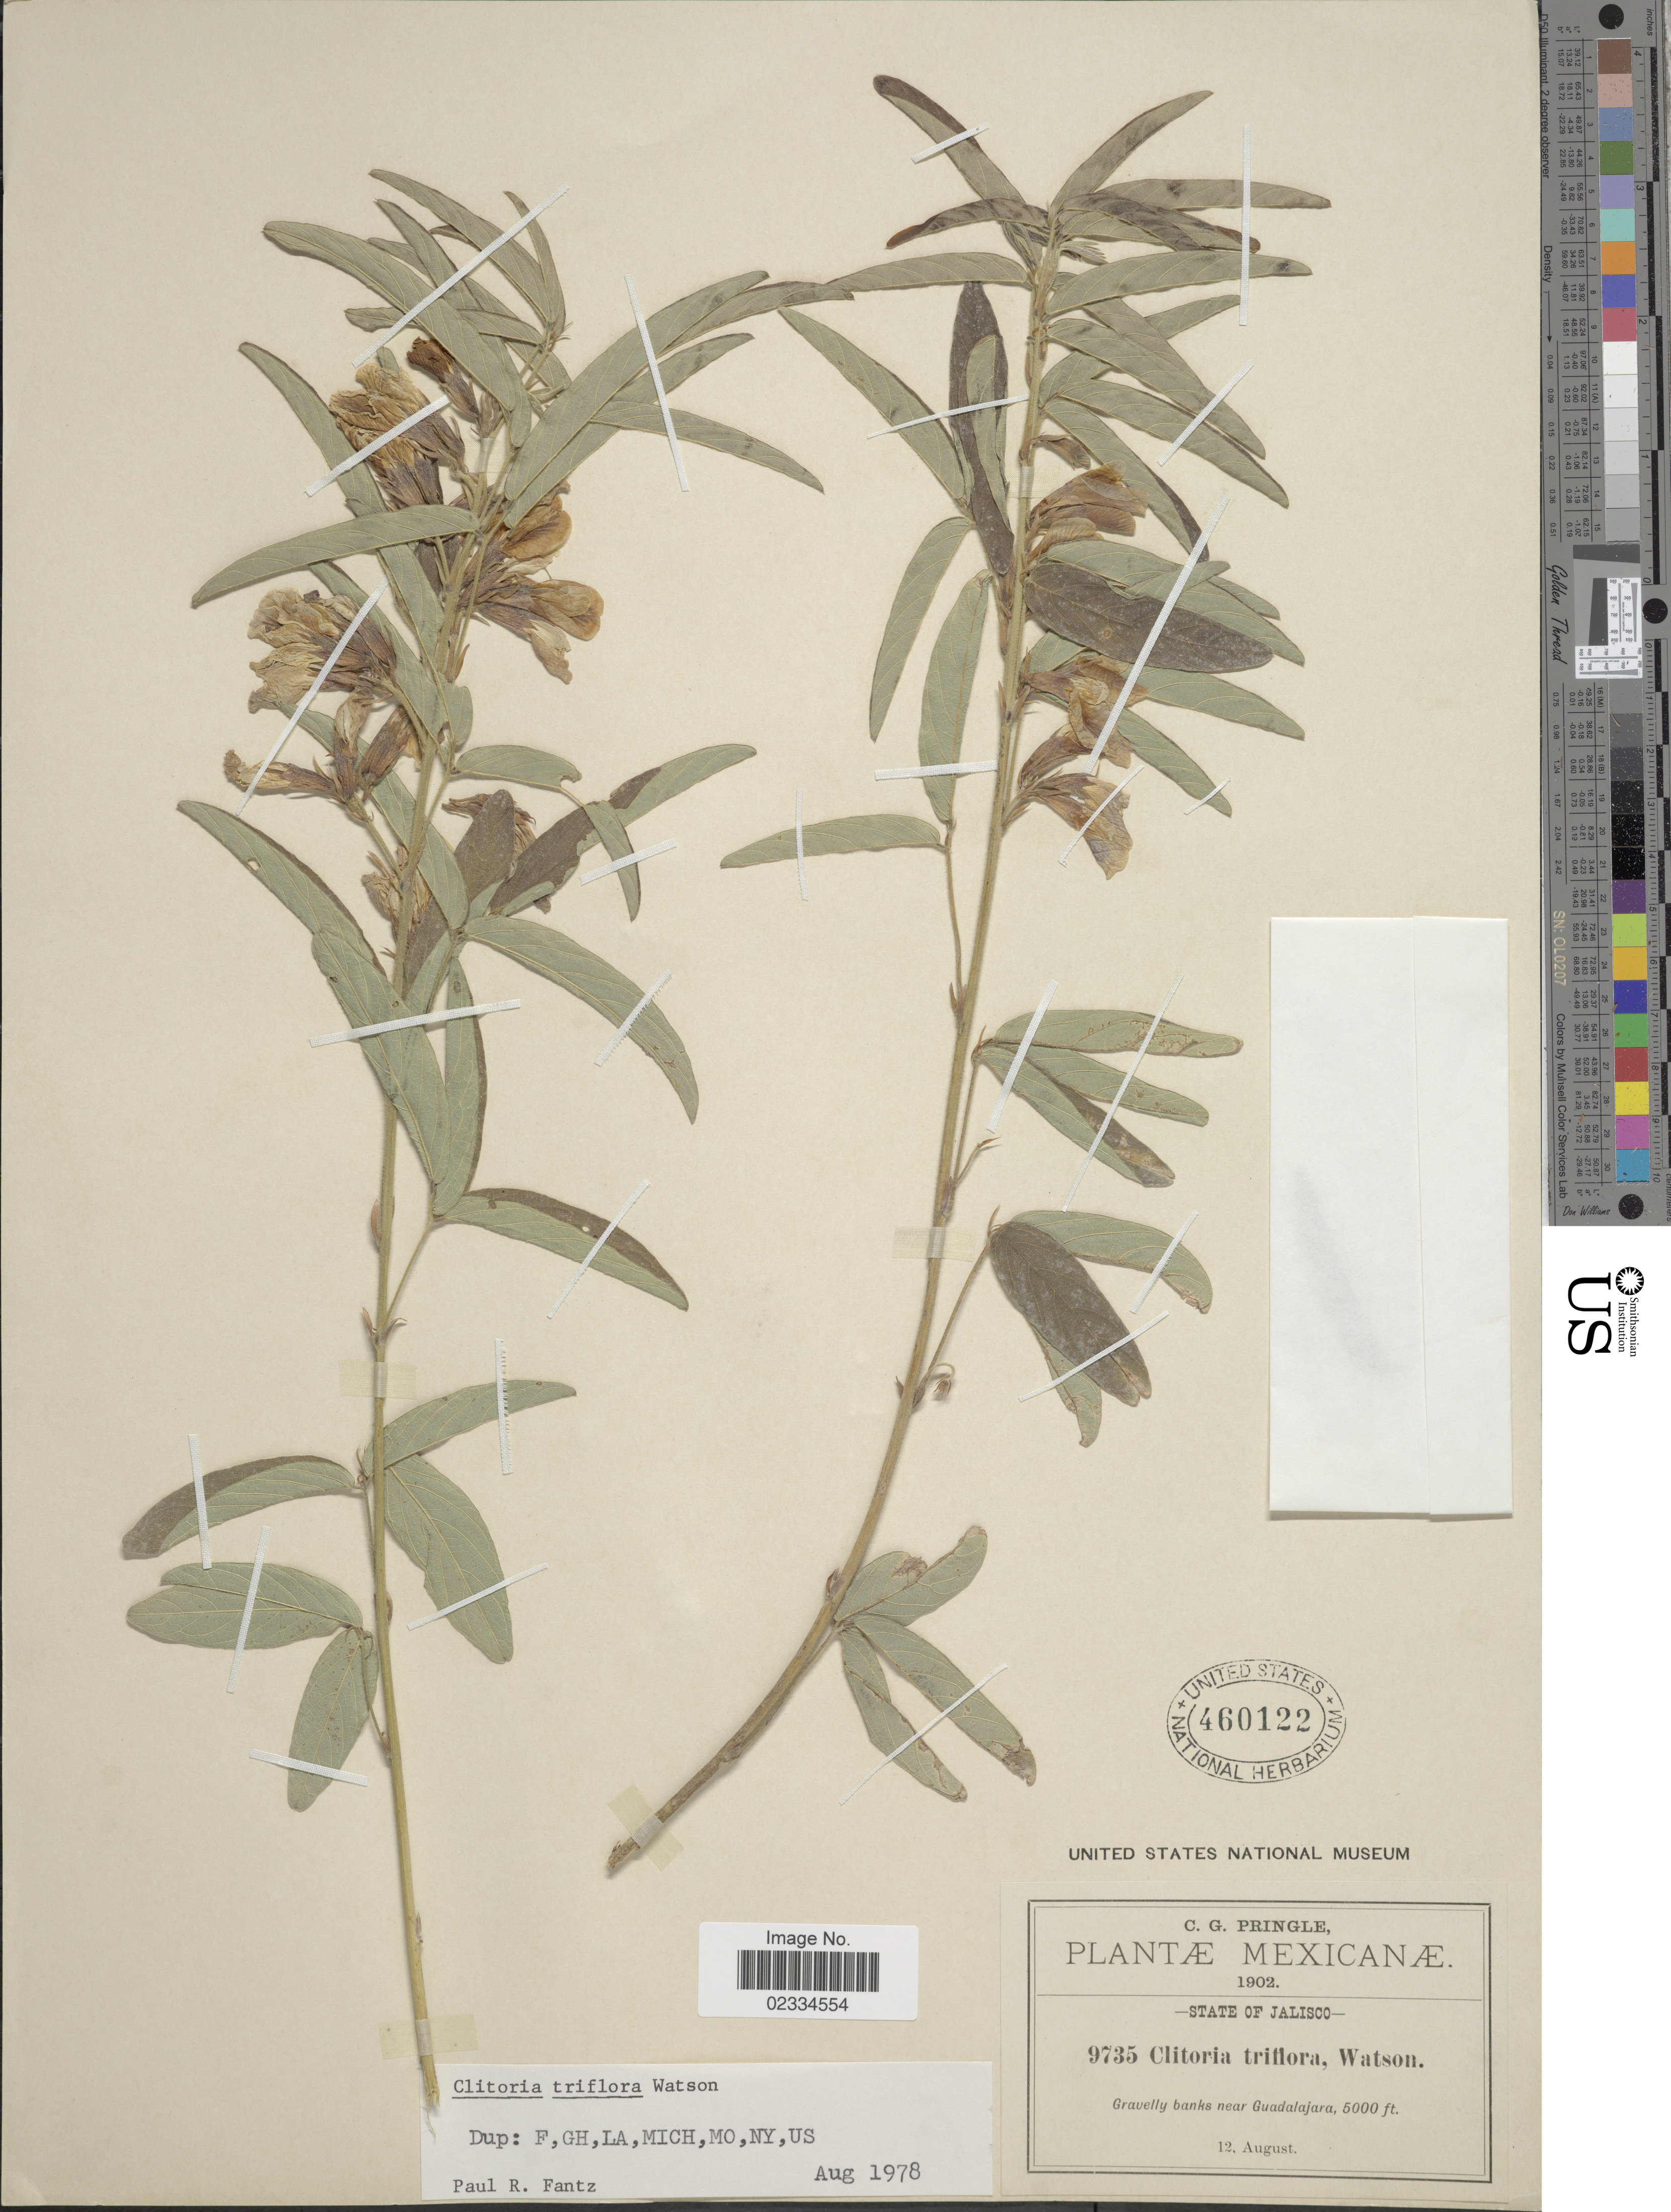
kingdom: Plantae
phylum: Tracheophyta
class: Magnoliopsida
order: Fabales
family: Fabaceae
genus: Clitoria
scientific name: Clitoria triflora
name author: S. Watson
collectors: C. G. Pringle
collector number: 9735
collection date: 1902-08-12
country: Mexico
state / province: Jalisco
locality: Gravelly banks near Guadalajara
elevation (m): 1524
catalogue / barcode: US 460122